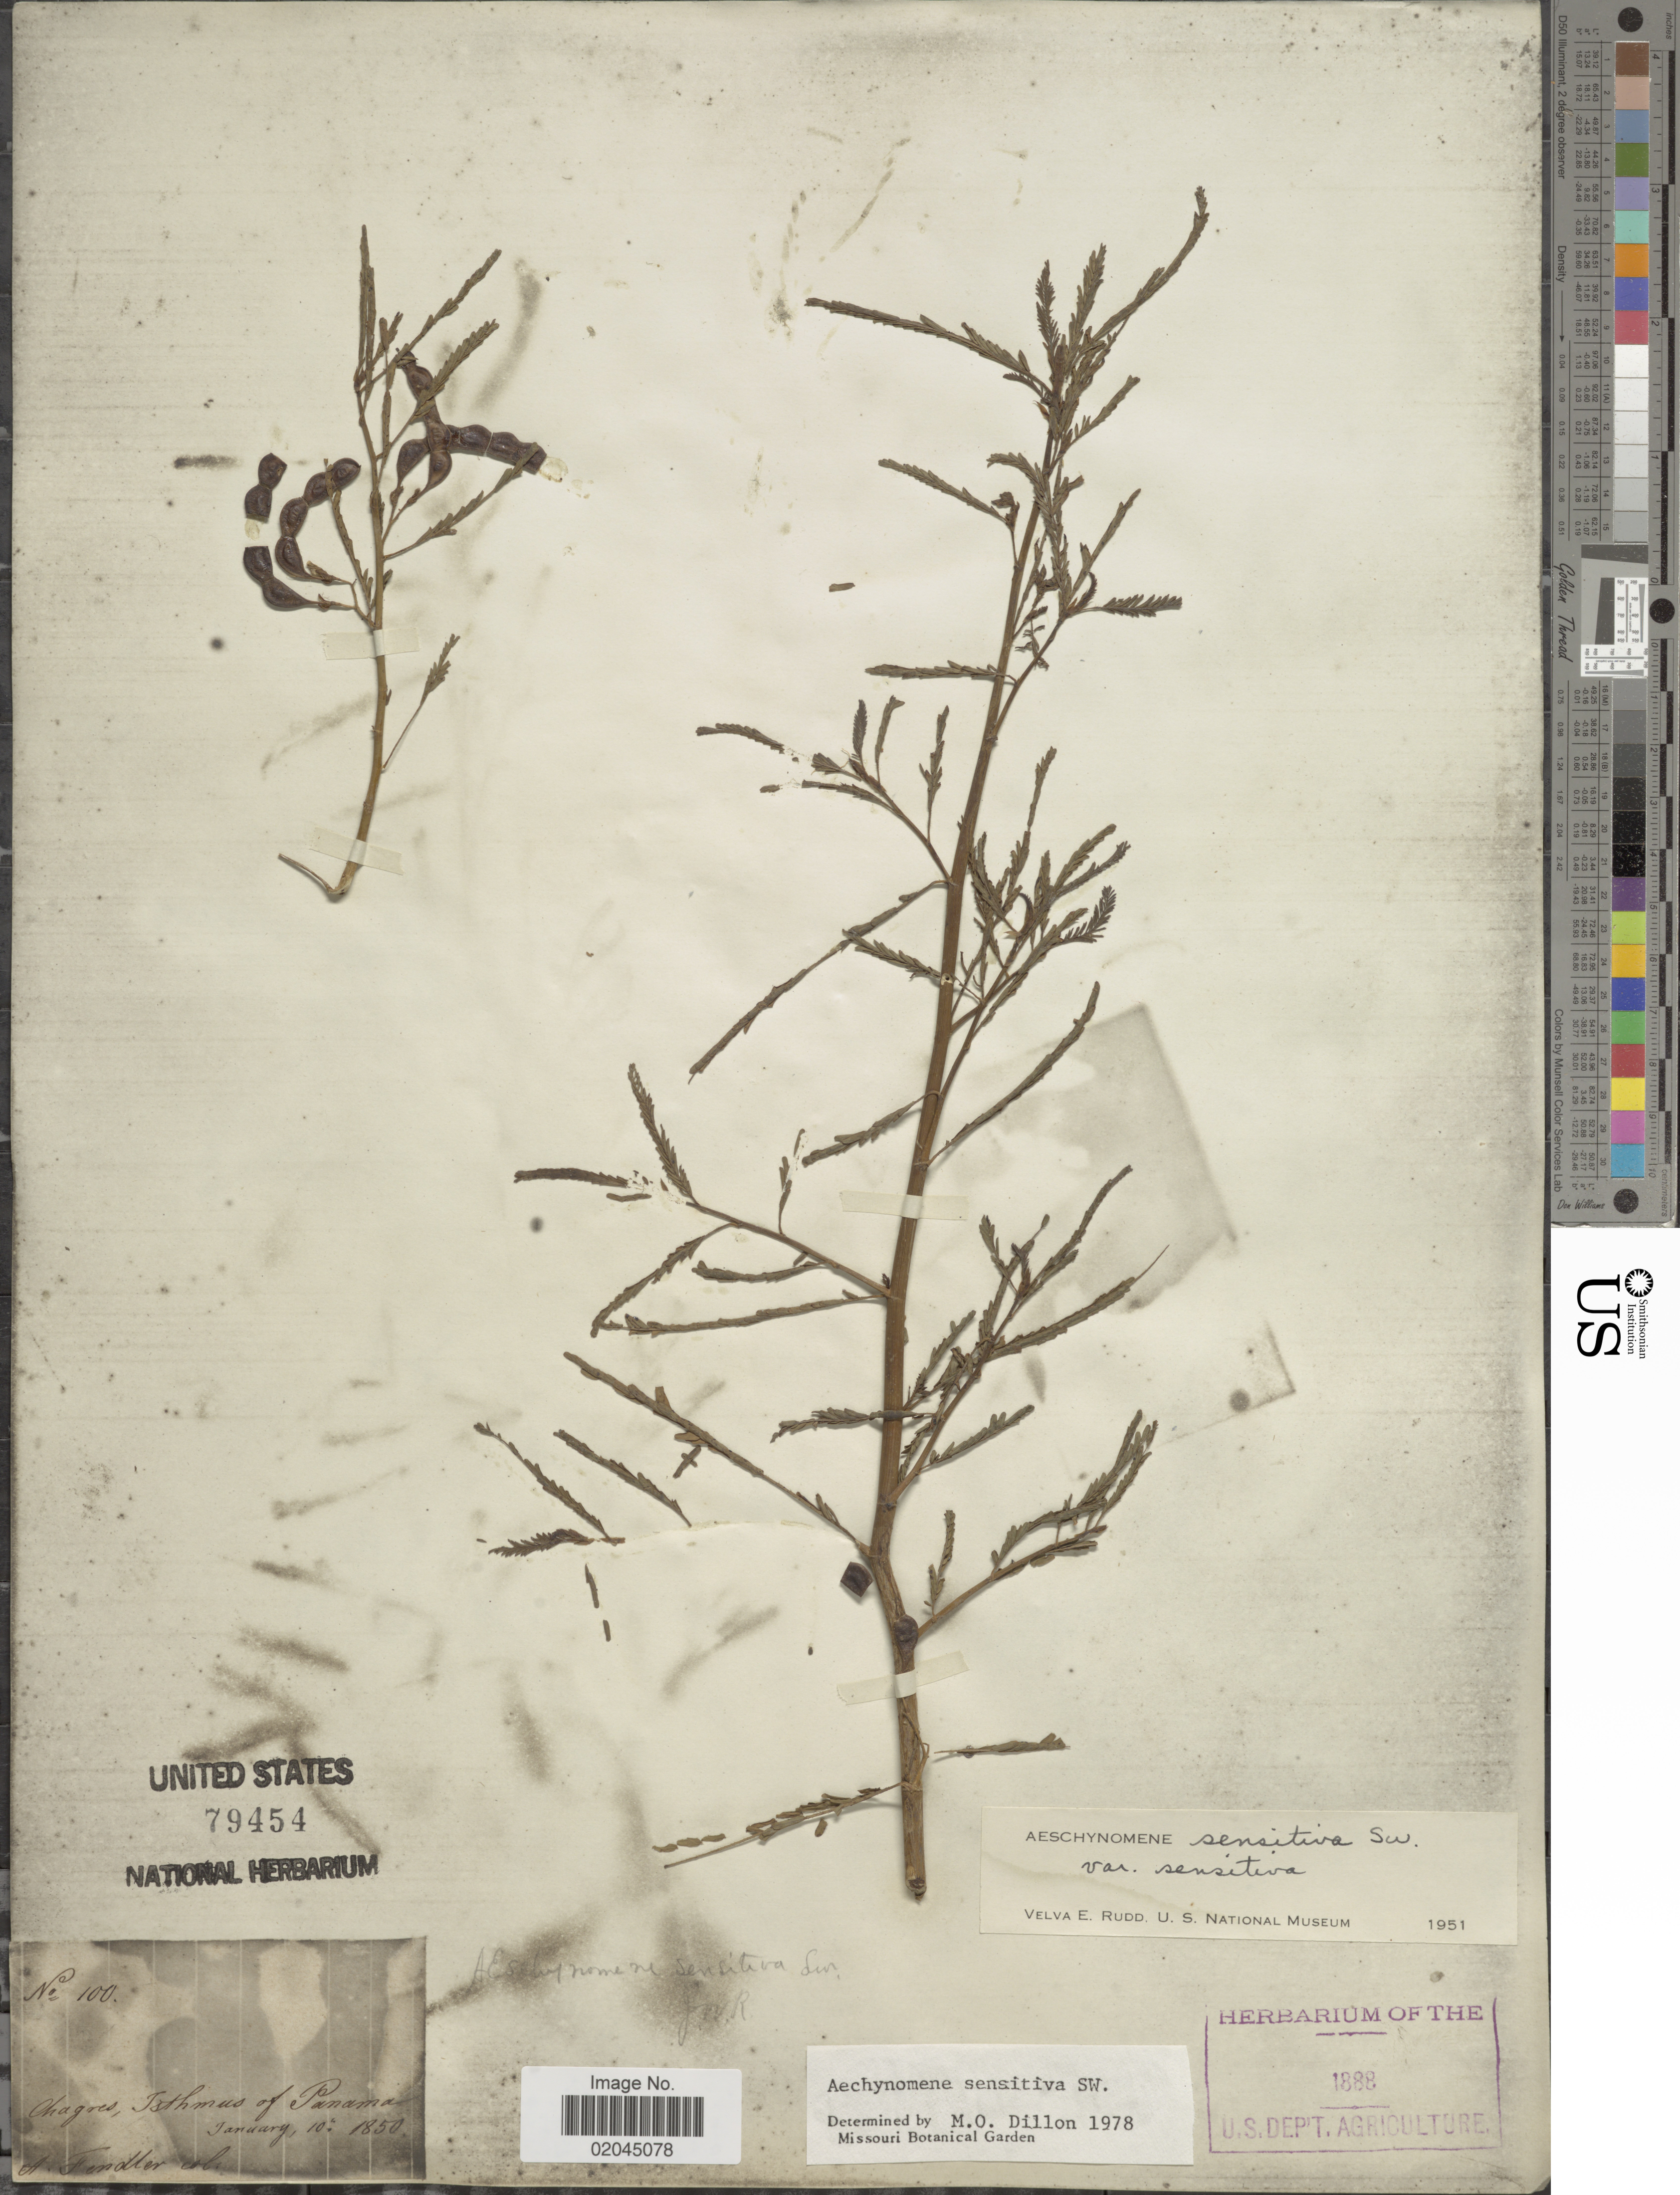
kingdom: Plantae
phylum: Tracheophyta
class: Magnoliopsida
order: Fabales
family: Fabaceae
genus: Aeschynomene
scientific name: Aeschynomene sensitiva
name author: Sw.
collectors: -. Fendler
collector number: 100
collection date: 1850-01-10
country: Panama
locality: Chagres, Isthmus of Panama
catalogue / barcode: US 79454